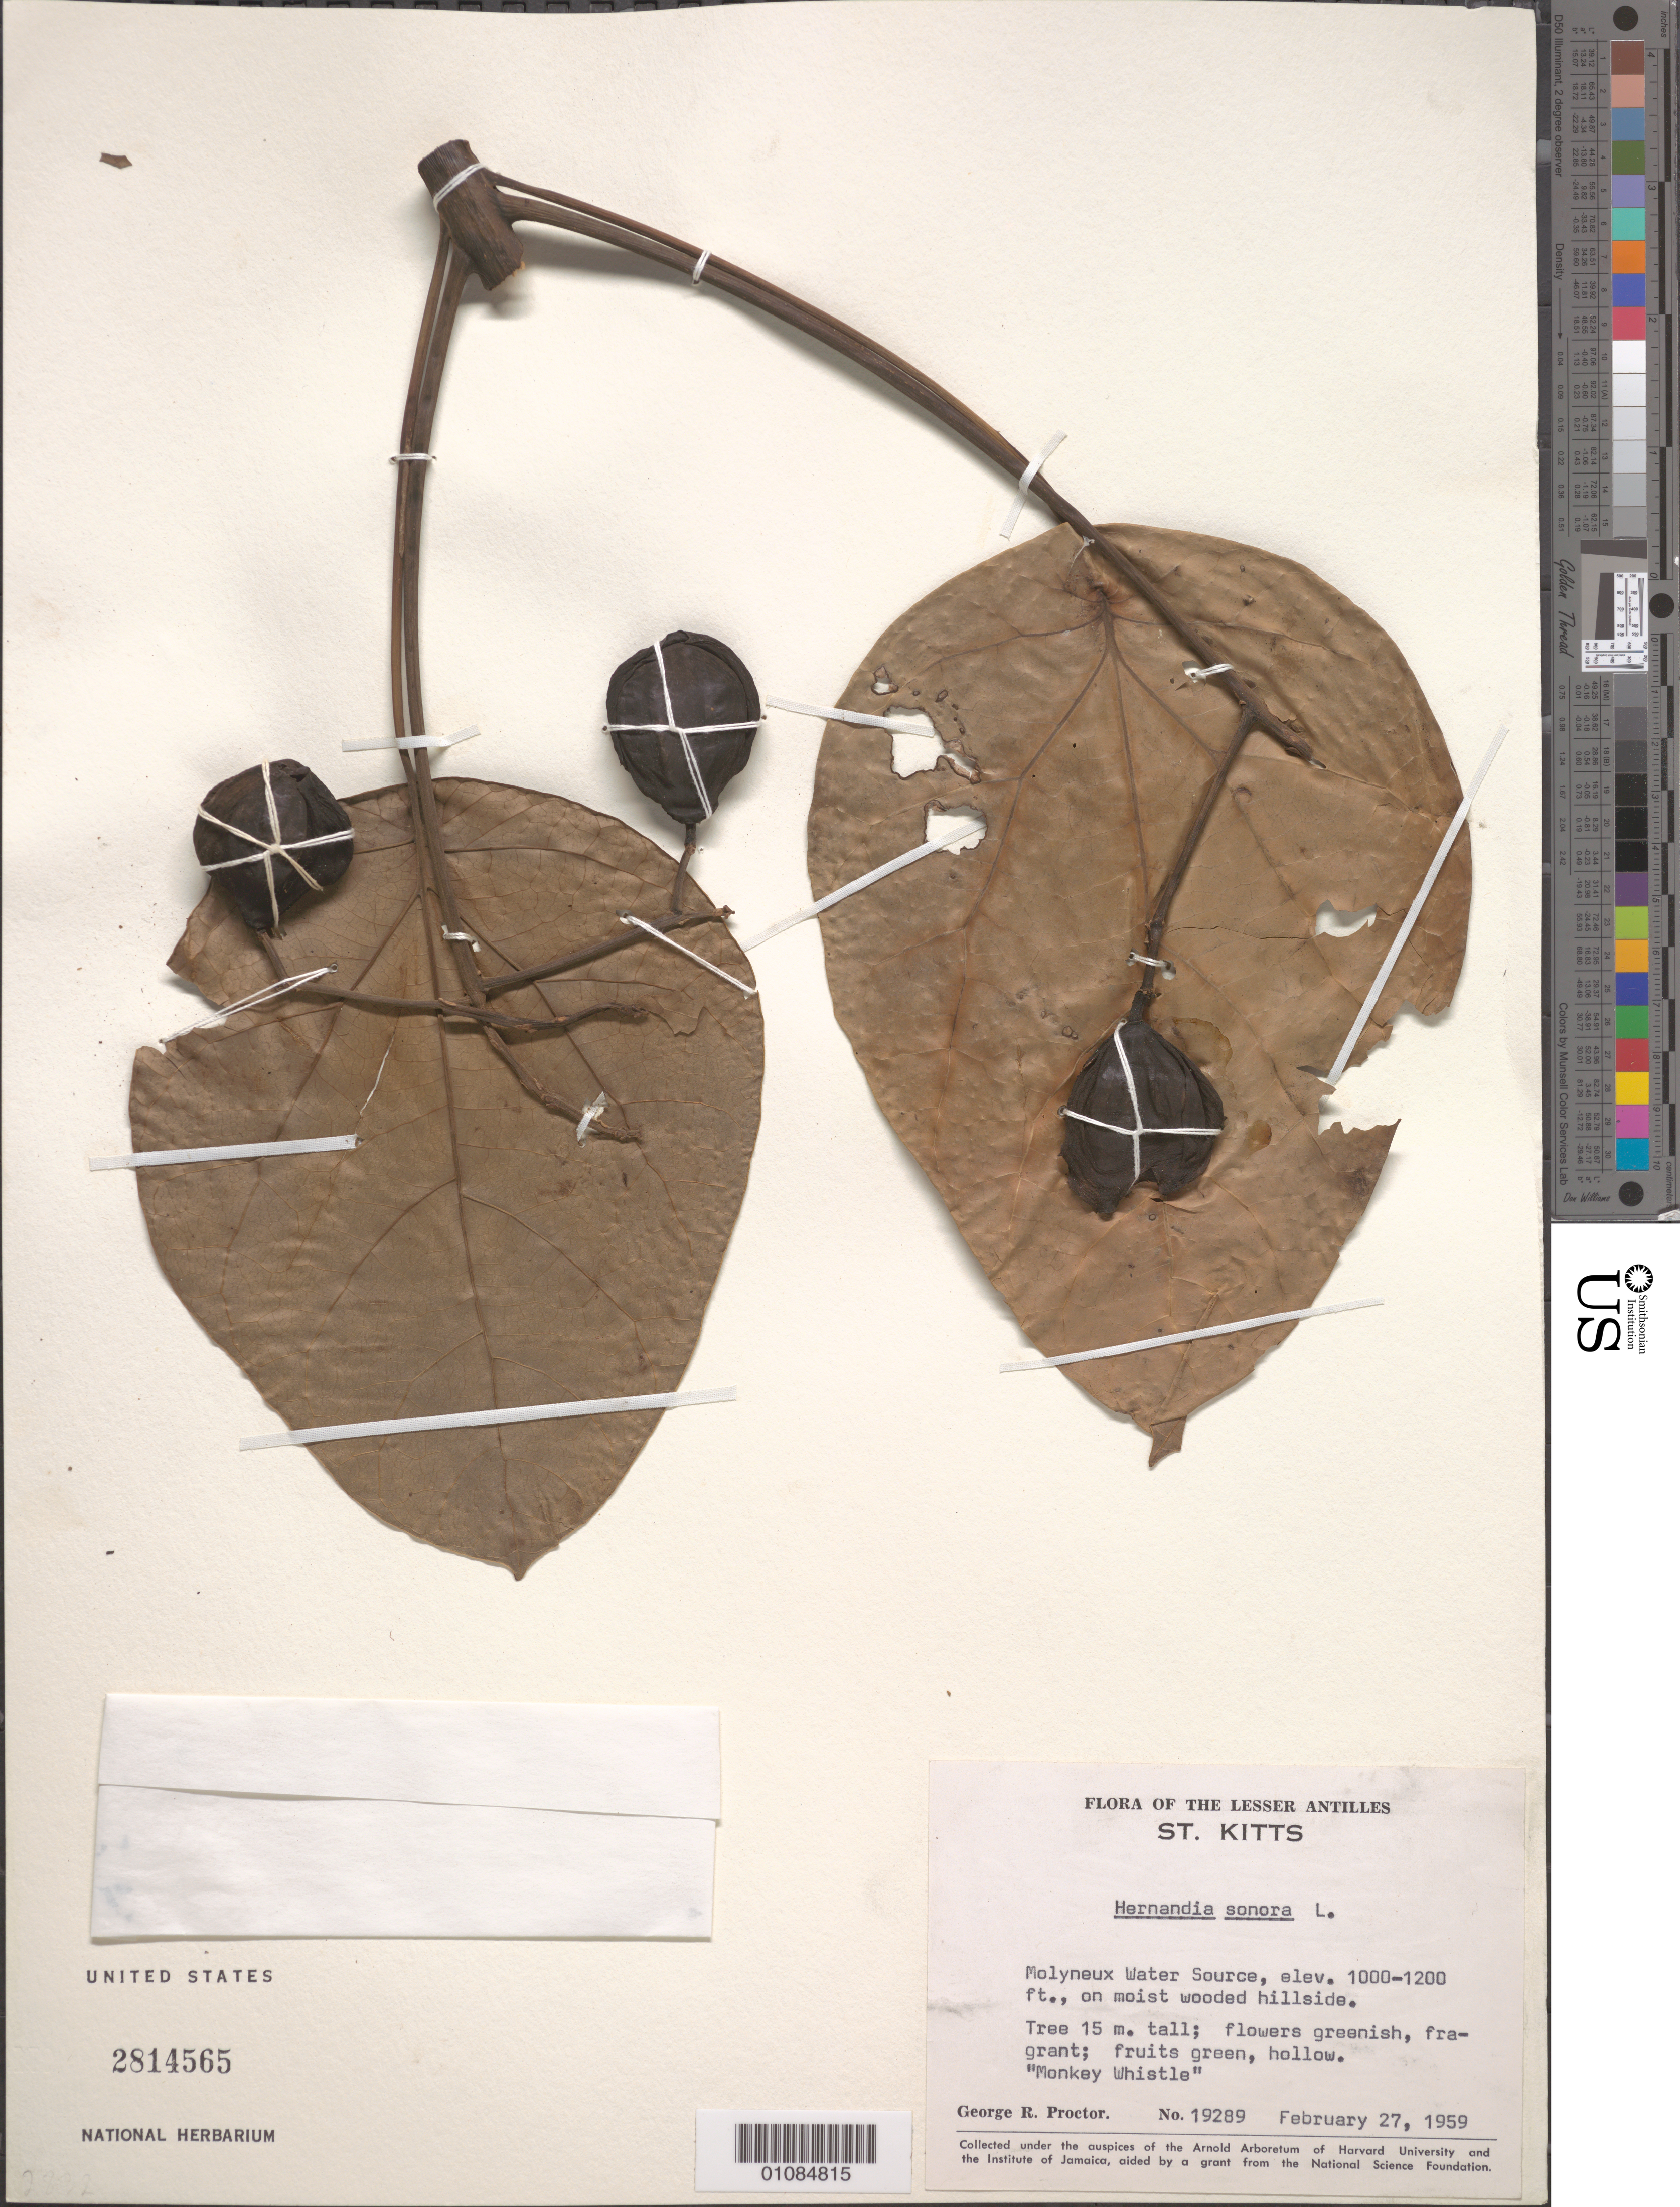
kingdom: Plantae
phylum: Tracheophyta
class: Magnoliopsida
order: Laurales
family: Hernandiaceae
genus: Hernandia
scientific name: Hernandia sonora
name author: L.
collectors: G. R. Proctor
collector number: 19289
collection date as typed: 27 Feb 1959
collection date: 1959-02-27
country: St. Christopher-Nevis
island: St. Christopher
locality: Molyneux Water Source.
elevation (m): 305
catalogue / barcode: US 2814565